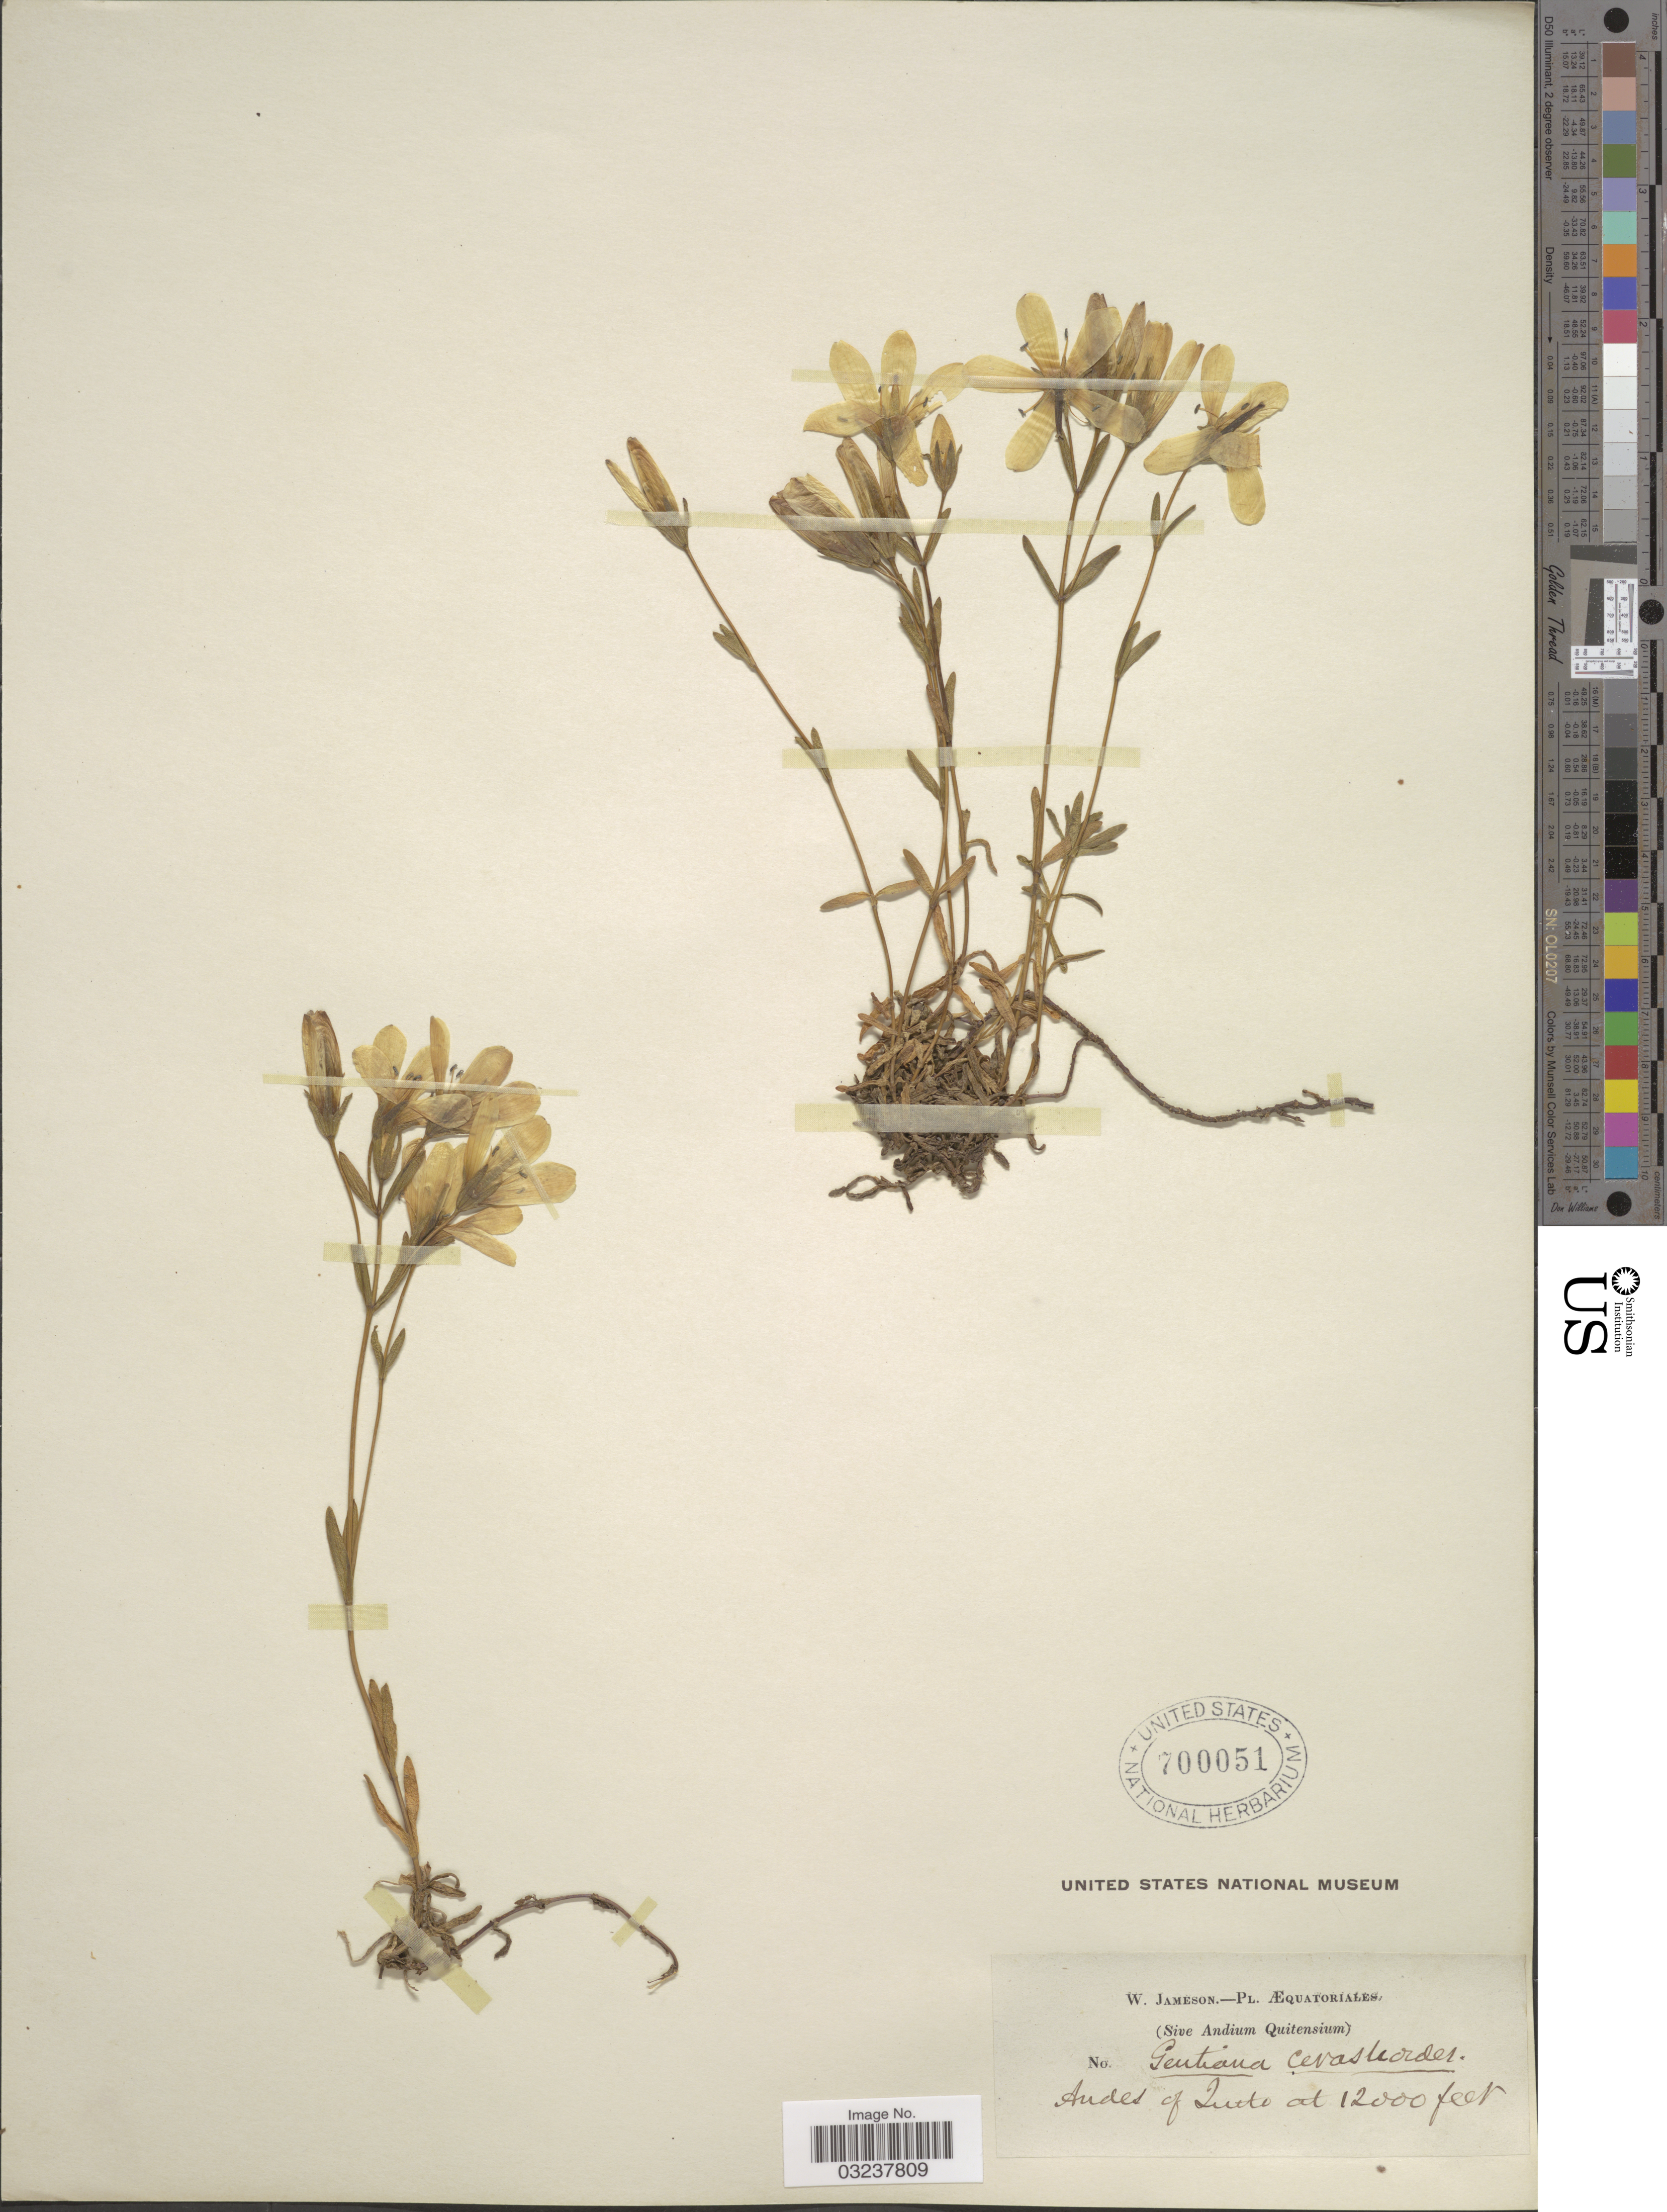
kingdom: Plantae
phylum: Tracheophyta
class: Magnoliopsida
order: Gentianales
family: Gentianaceae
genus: Gentianella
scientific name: Gentianella cerastioides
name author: (Kunth) Fabris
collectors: W. Jameson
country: Ecuador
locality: Æquatoriales (Sive Andium Quitensium) [unsure placement], Andes of Quito.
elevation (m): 3658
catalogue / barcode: US 700051